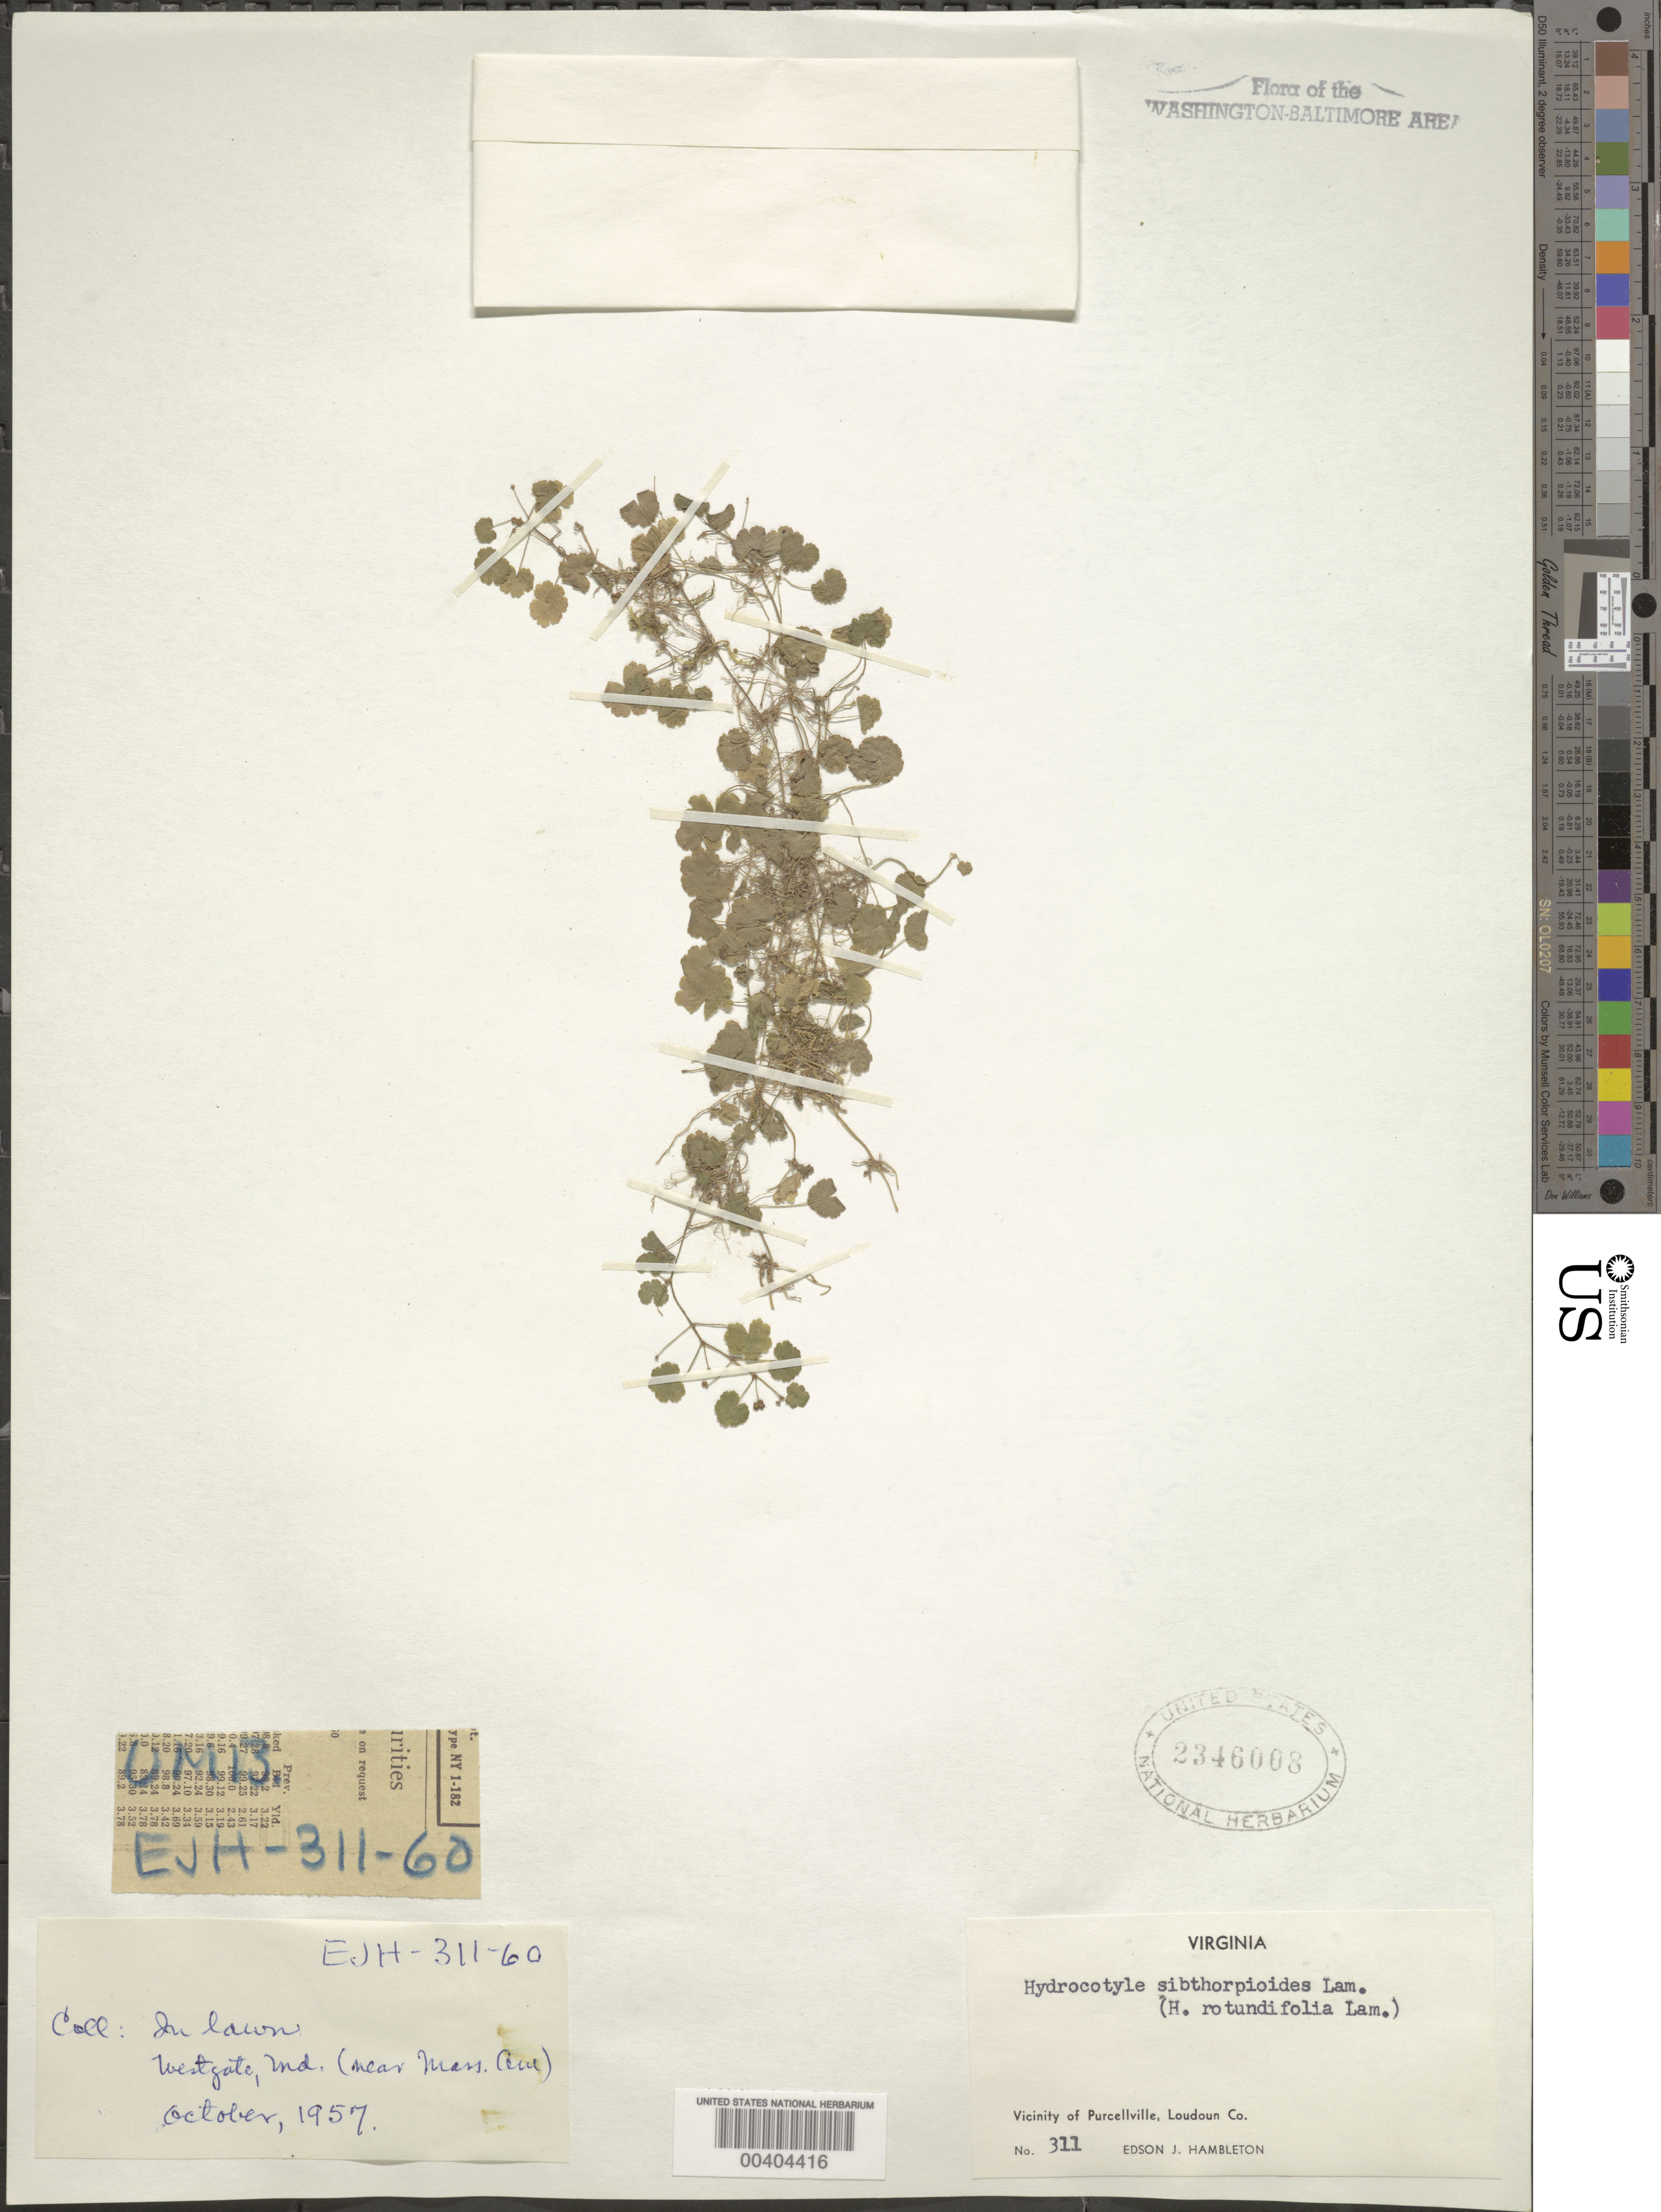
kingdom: Plantae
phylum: Tracheophyta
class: Magnoliopsida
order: Apiales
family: Araliaceae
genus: Hydrocotyle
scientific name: Hydrocotyle sibthorpioides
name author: Lam.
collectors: E. Hambleton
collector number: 311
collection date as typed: Oct 1957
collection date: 1957-10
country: United States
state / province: Maryland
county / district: Montgomery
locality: Westgate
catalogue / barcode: US 2346008